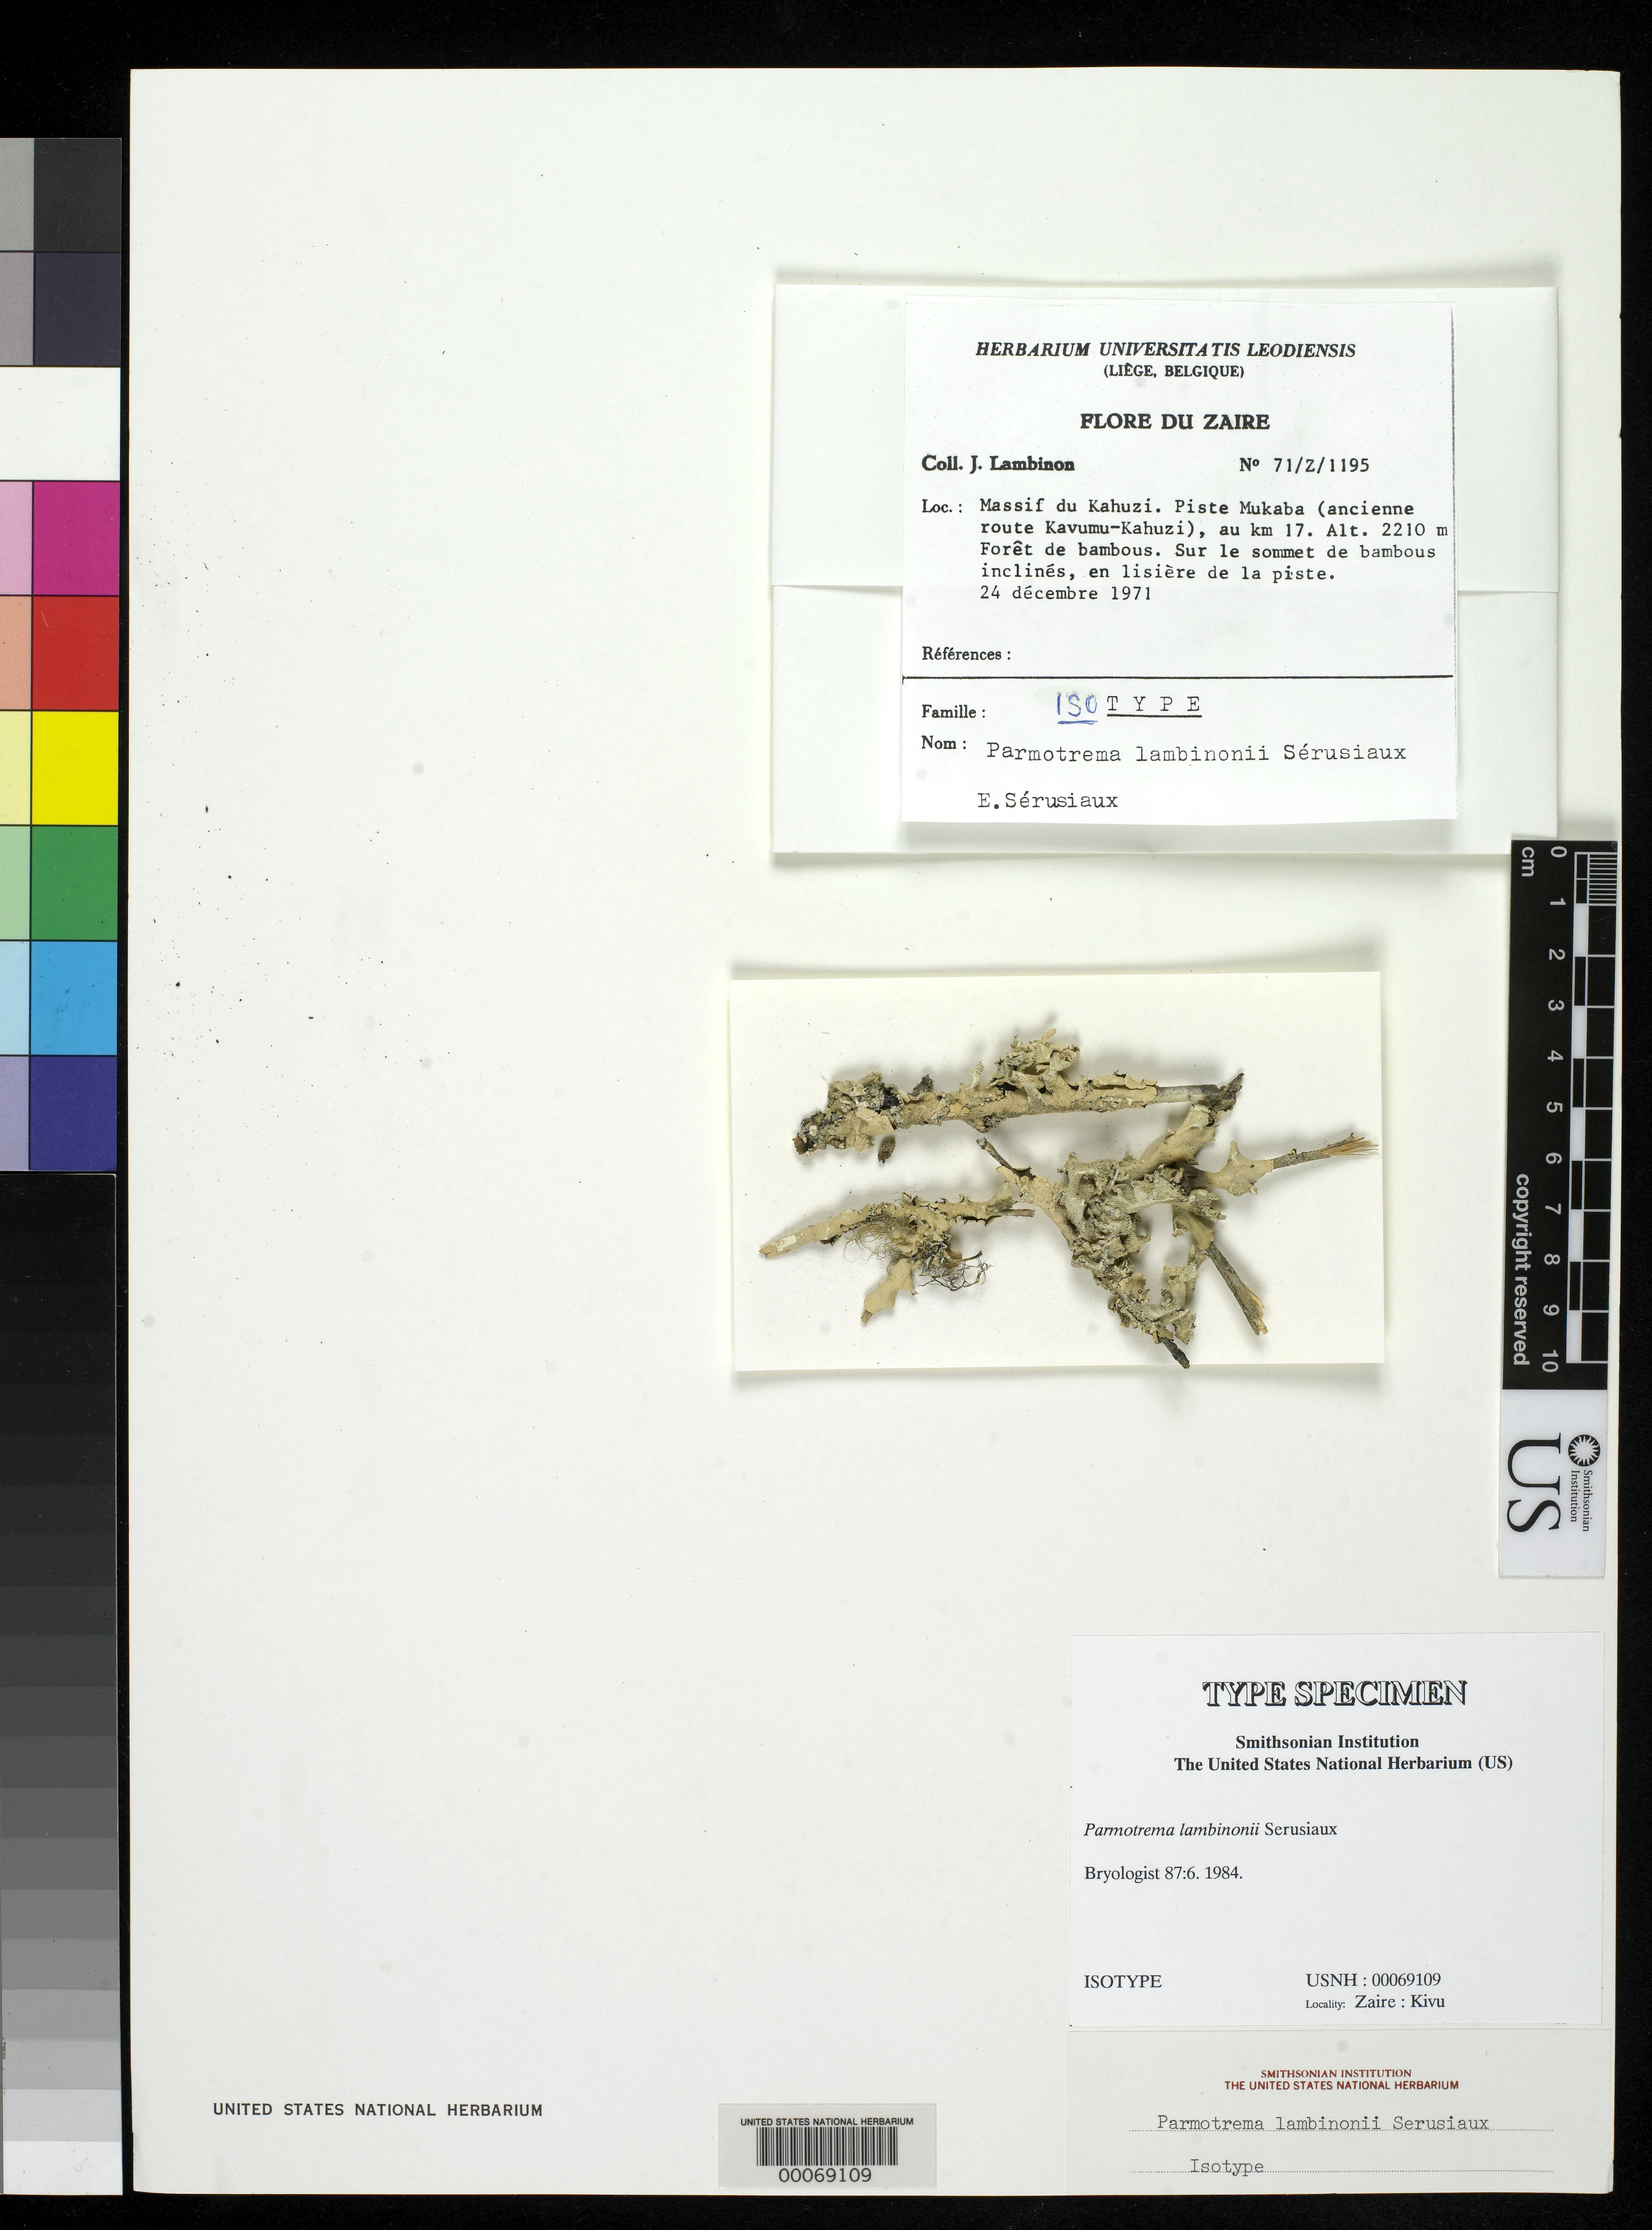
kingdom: Fungi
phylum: Ascomycota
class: Lecanoromycetes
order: Lecanorales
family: Parmeliaceae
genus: Parmotrema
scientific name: Parmotrema lambinonii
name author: Sérus.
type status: Isotype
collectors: J. Lambinon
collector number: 71/1194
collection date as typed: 24 Dec 1971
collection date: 1971-12-24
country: Congo, Democratic Republic of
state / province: Sud-Kivu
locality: Kahuzi Range, Mukaba Track (old Kavumu-Kahuzi route), km 17.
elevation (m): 2210